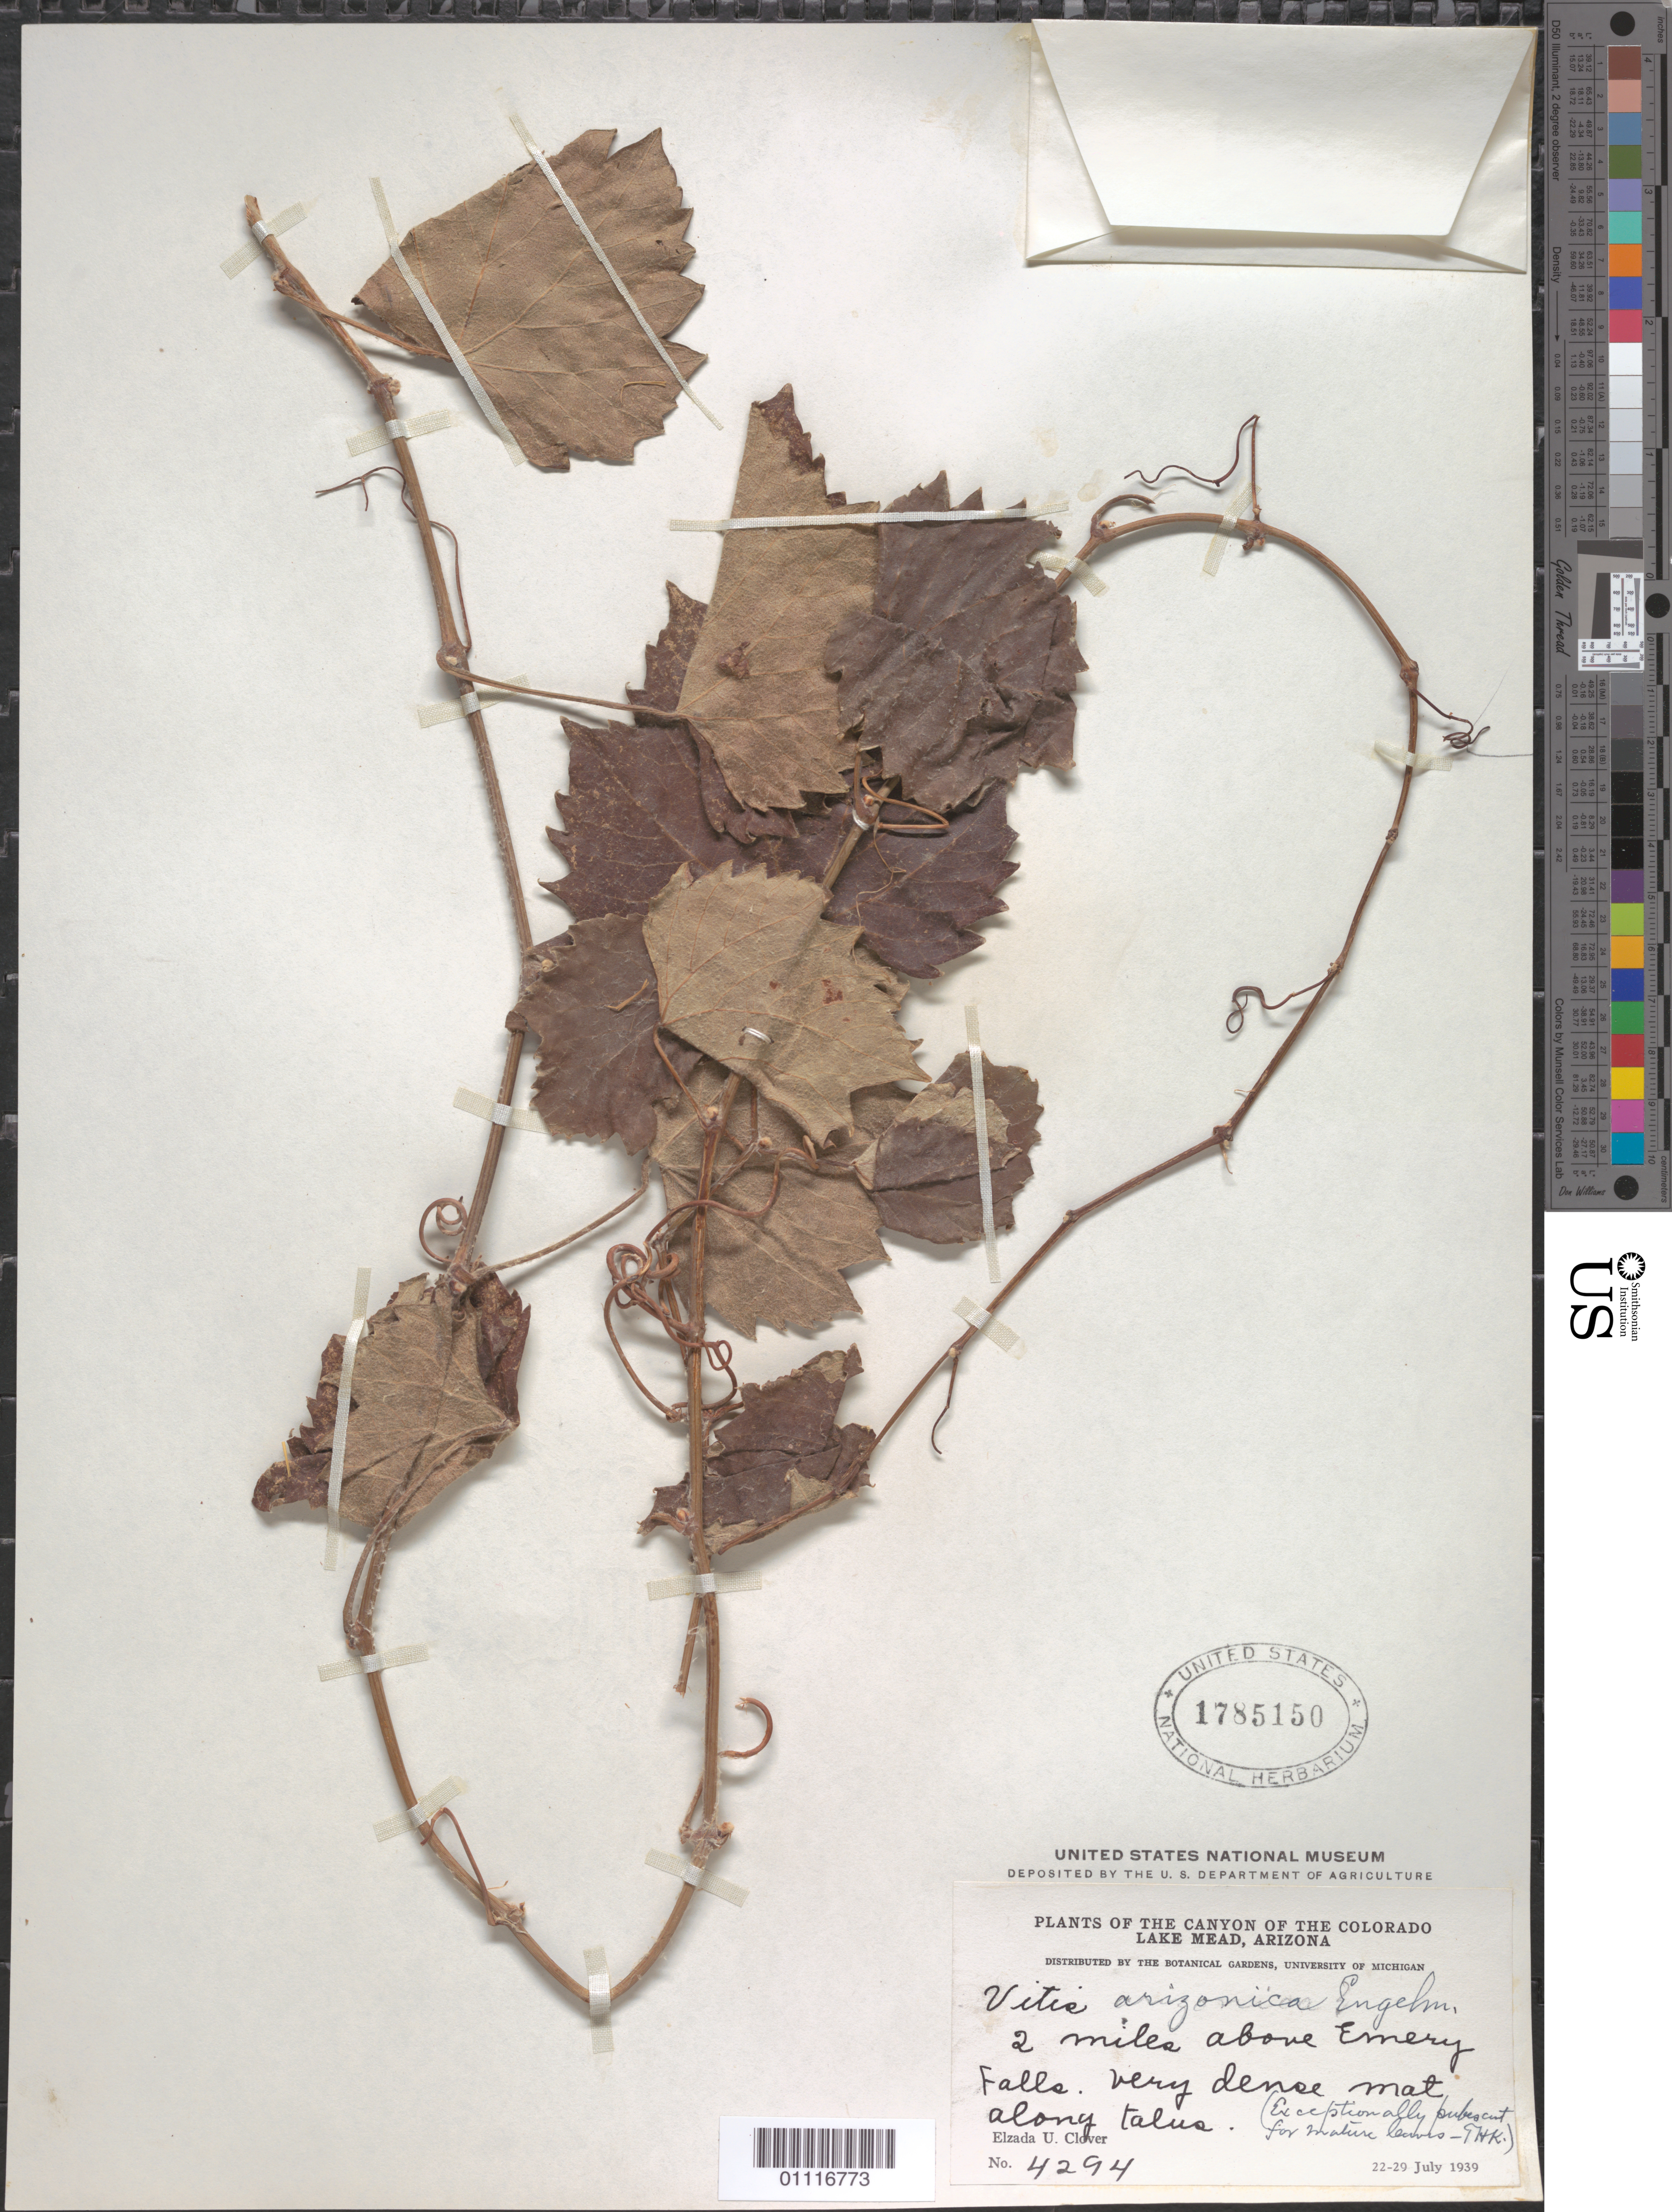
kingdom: Plantae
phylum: Tracheophyta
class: Magnoliopsida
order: Vitales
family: Vitaceae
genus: Vitis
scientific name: Vitis arizonica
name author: Engelm.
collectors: E. U. Clover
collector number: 4294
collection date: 1939-07-22/1939-07-29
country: United States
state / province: Arizona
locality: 2 miles above Emery Falls, very dense mat along Talus, Lake Mead.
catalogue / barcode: US 1785150